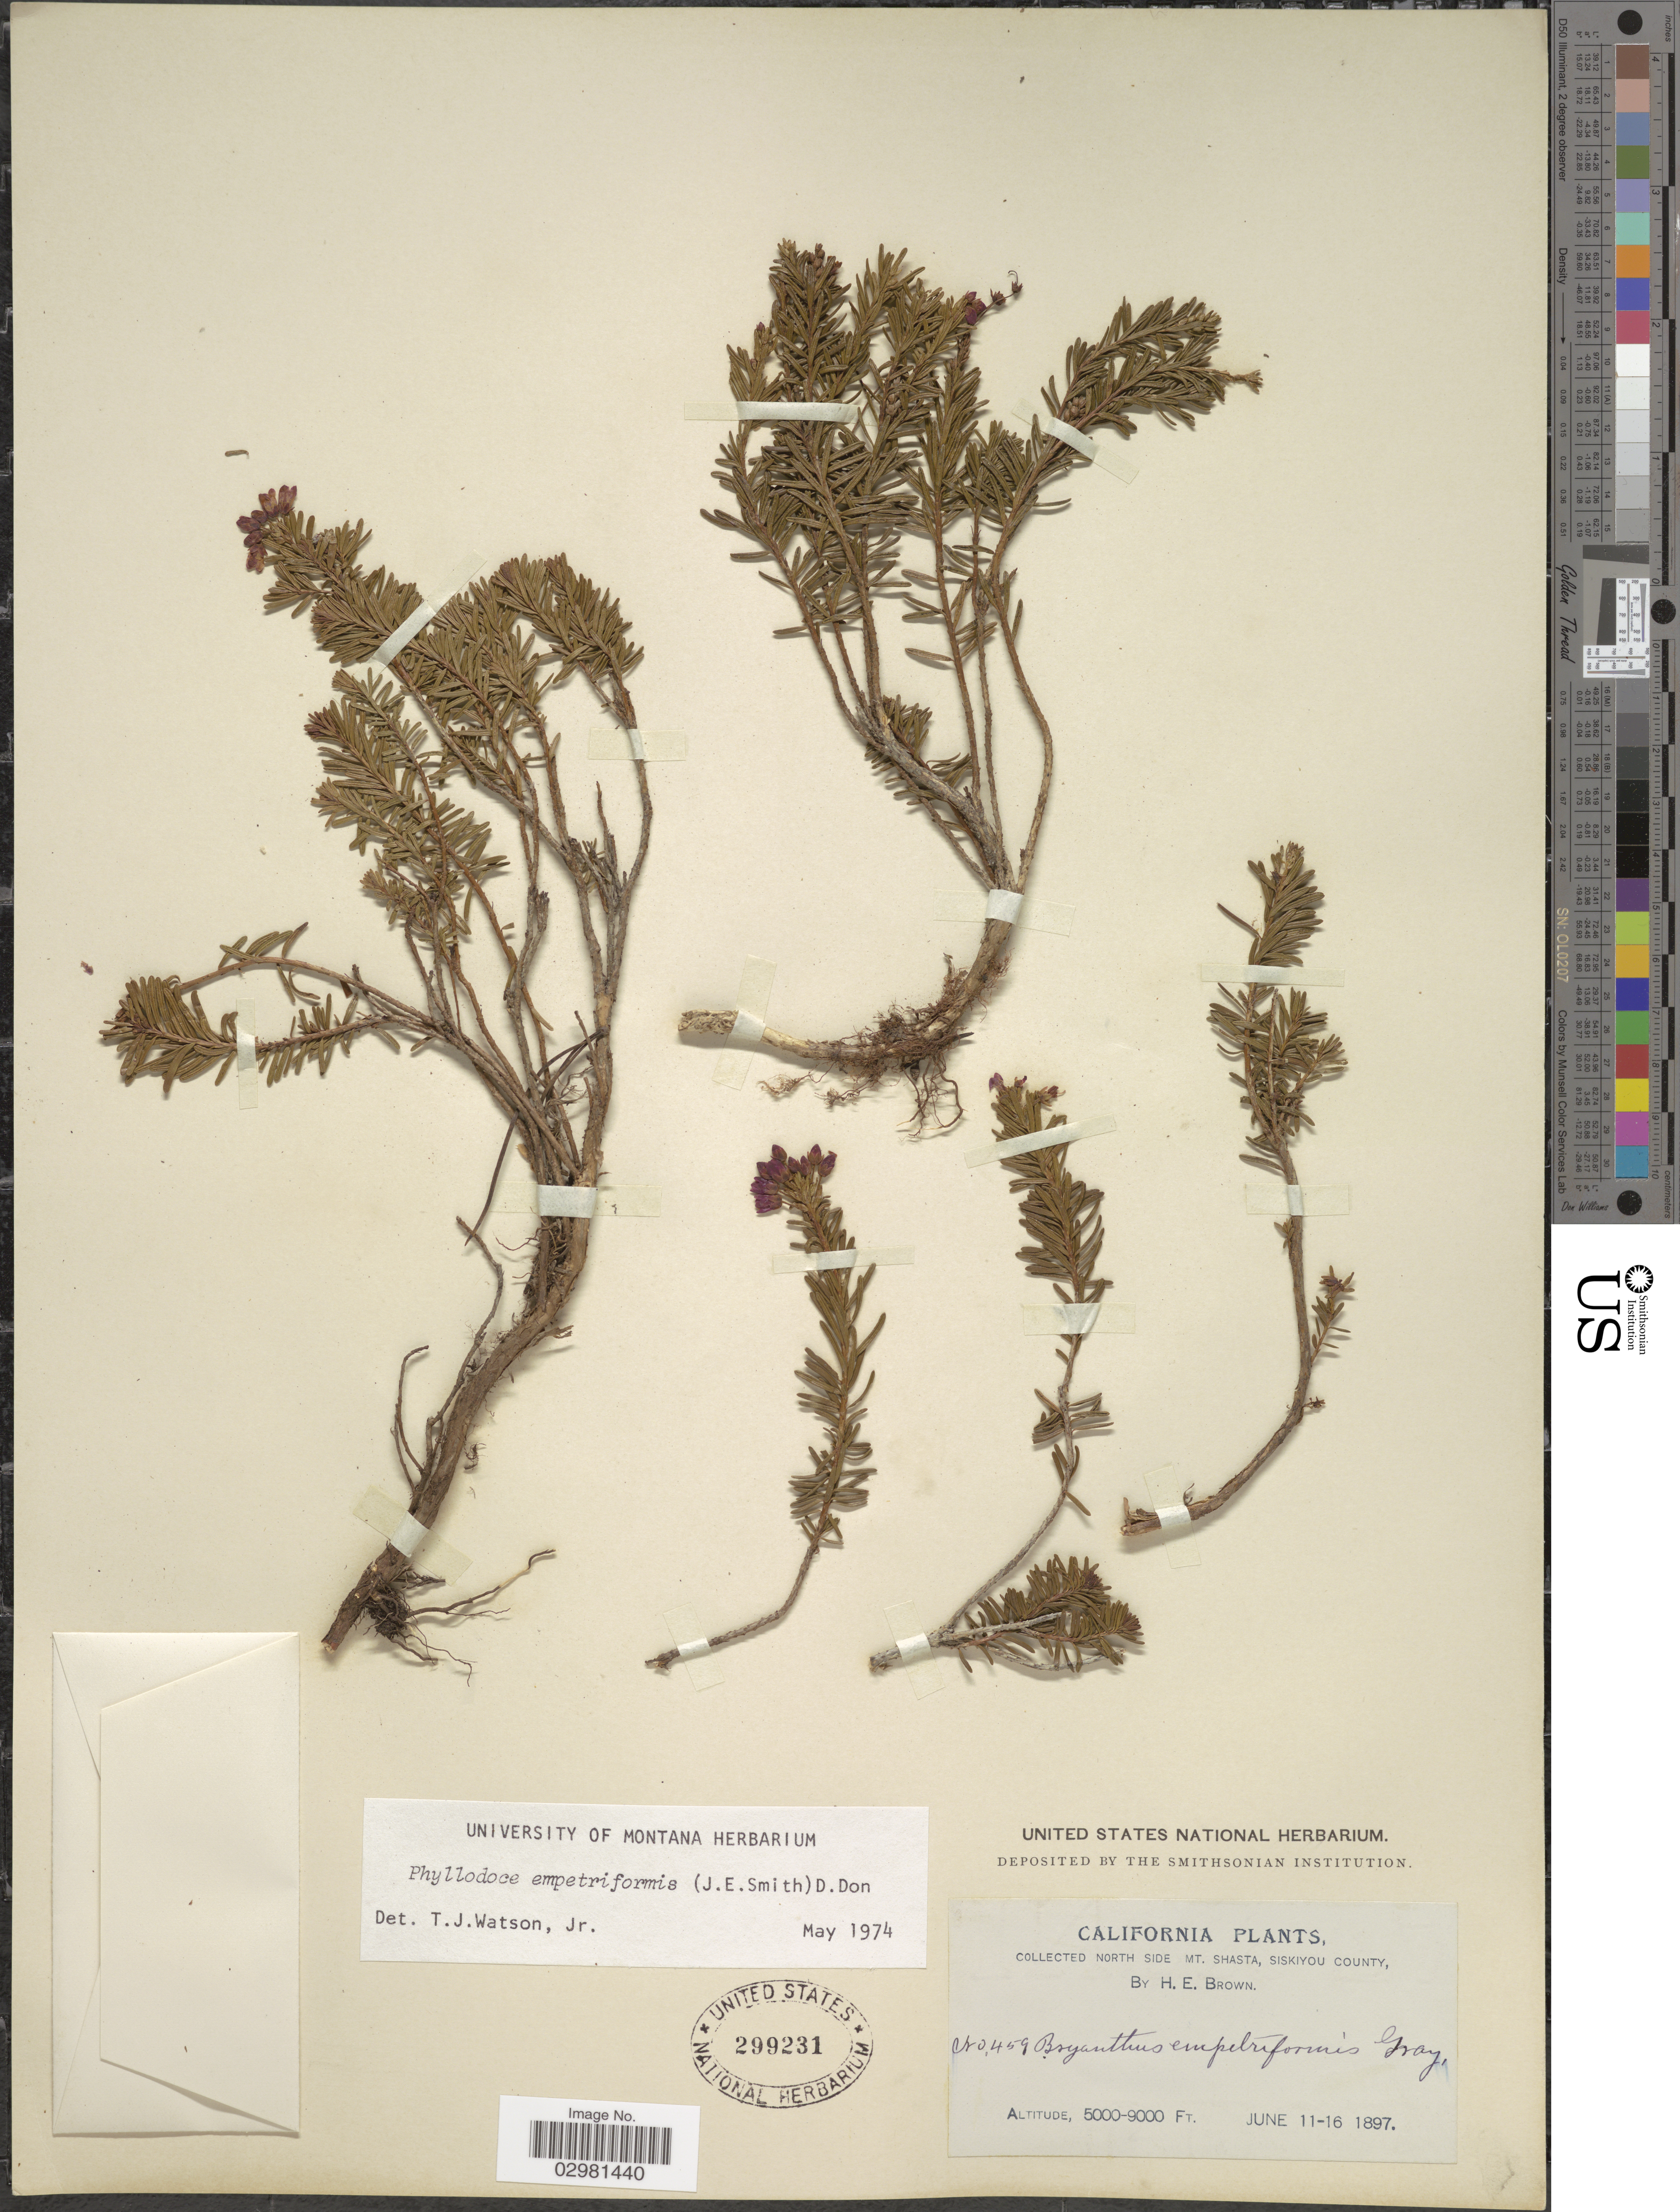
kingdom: Plantae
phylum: Tracheophyta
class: Magnoliopsida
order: Ericales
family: Ericaceae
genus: Phyllodoce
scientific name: Phyllodoce empetiformis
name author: (Small) D. Don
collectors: H. E. Brown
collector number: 459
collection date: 1897-06-11/1897-06-16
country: United States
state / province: California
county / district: Siskiyou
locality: North Side Mt. Shasta, Siskiyou County.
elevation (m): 1524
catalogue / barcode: US 299231